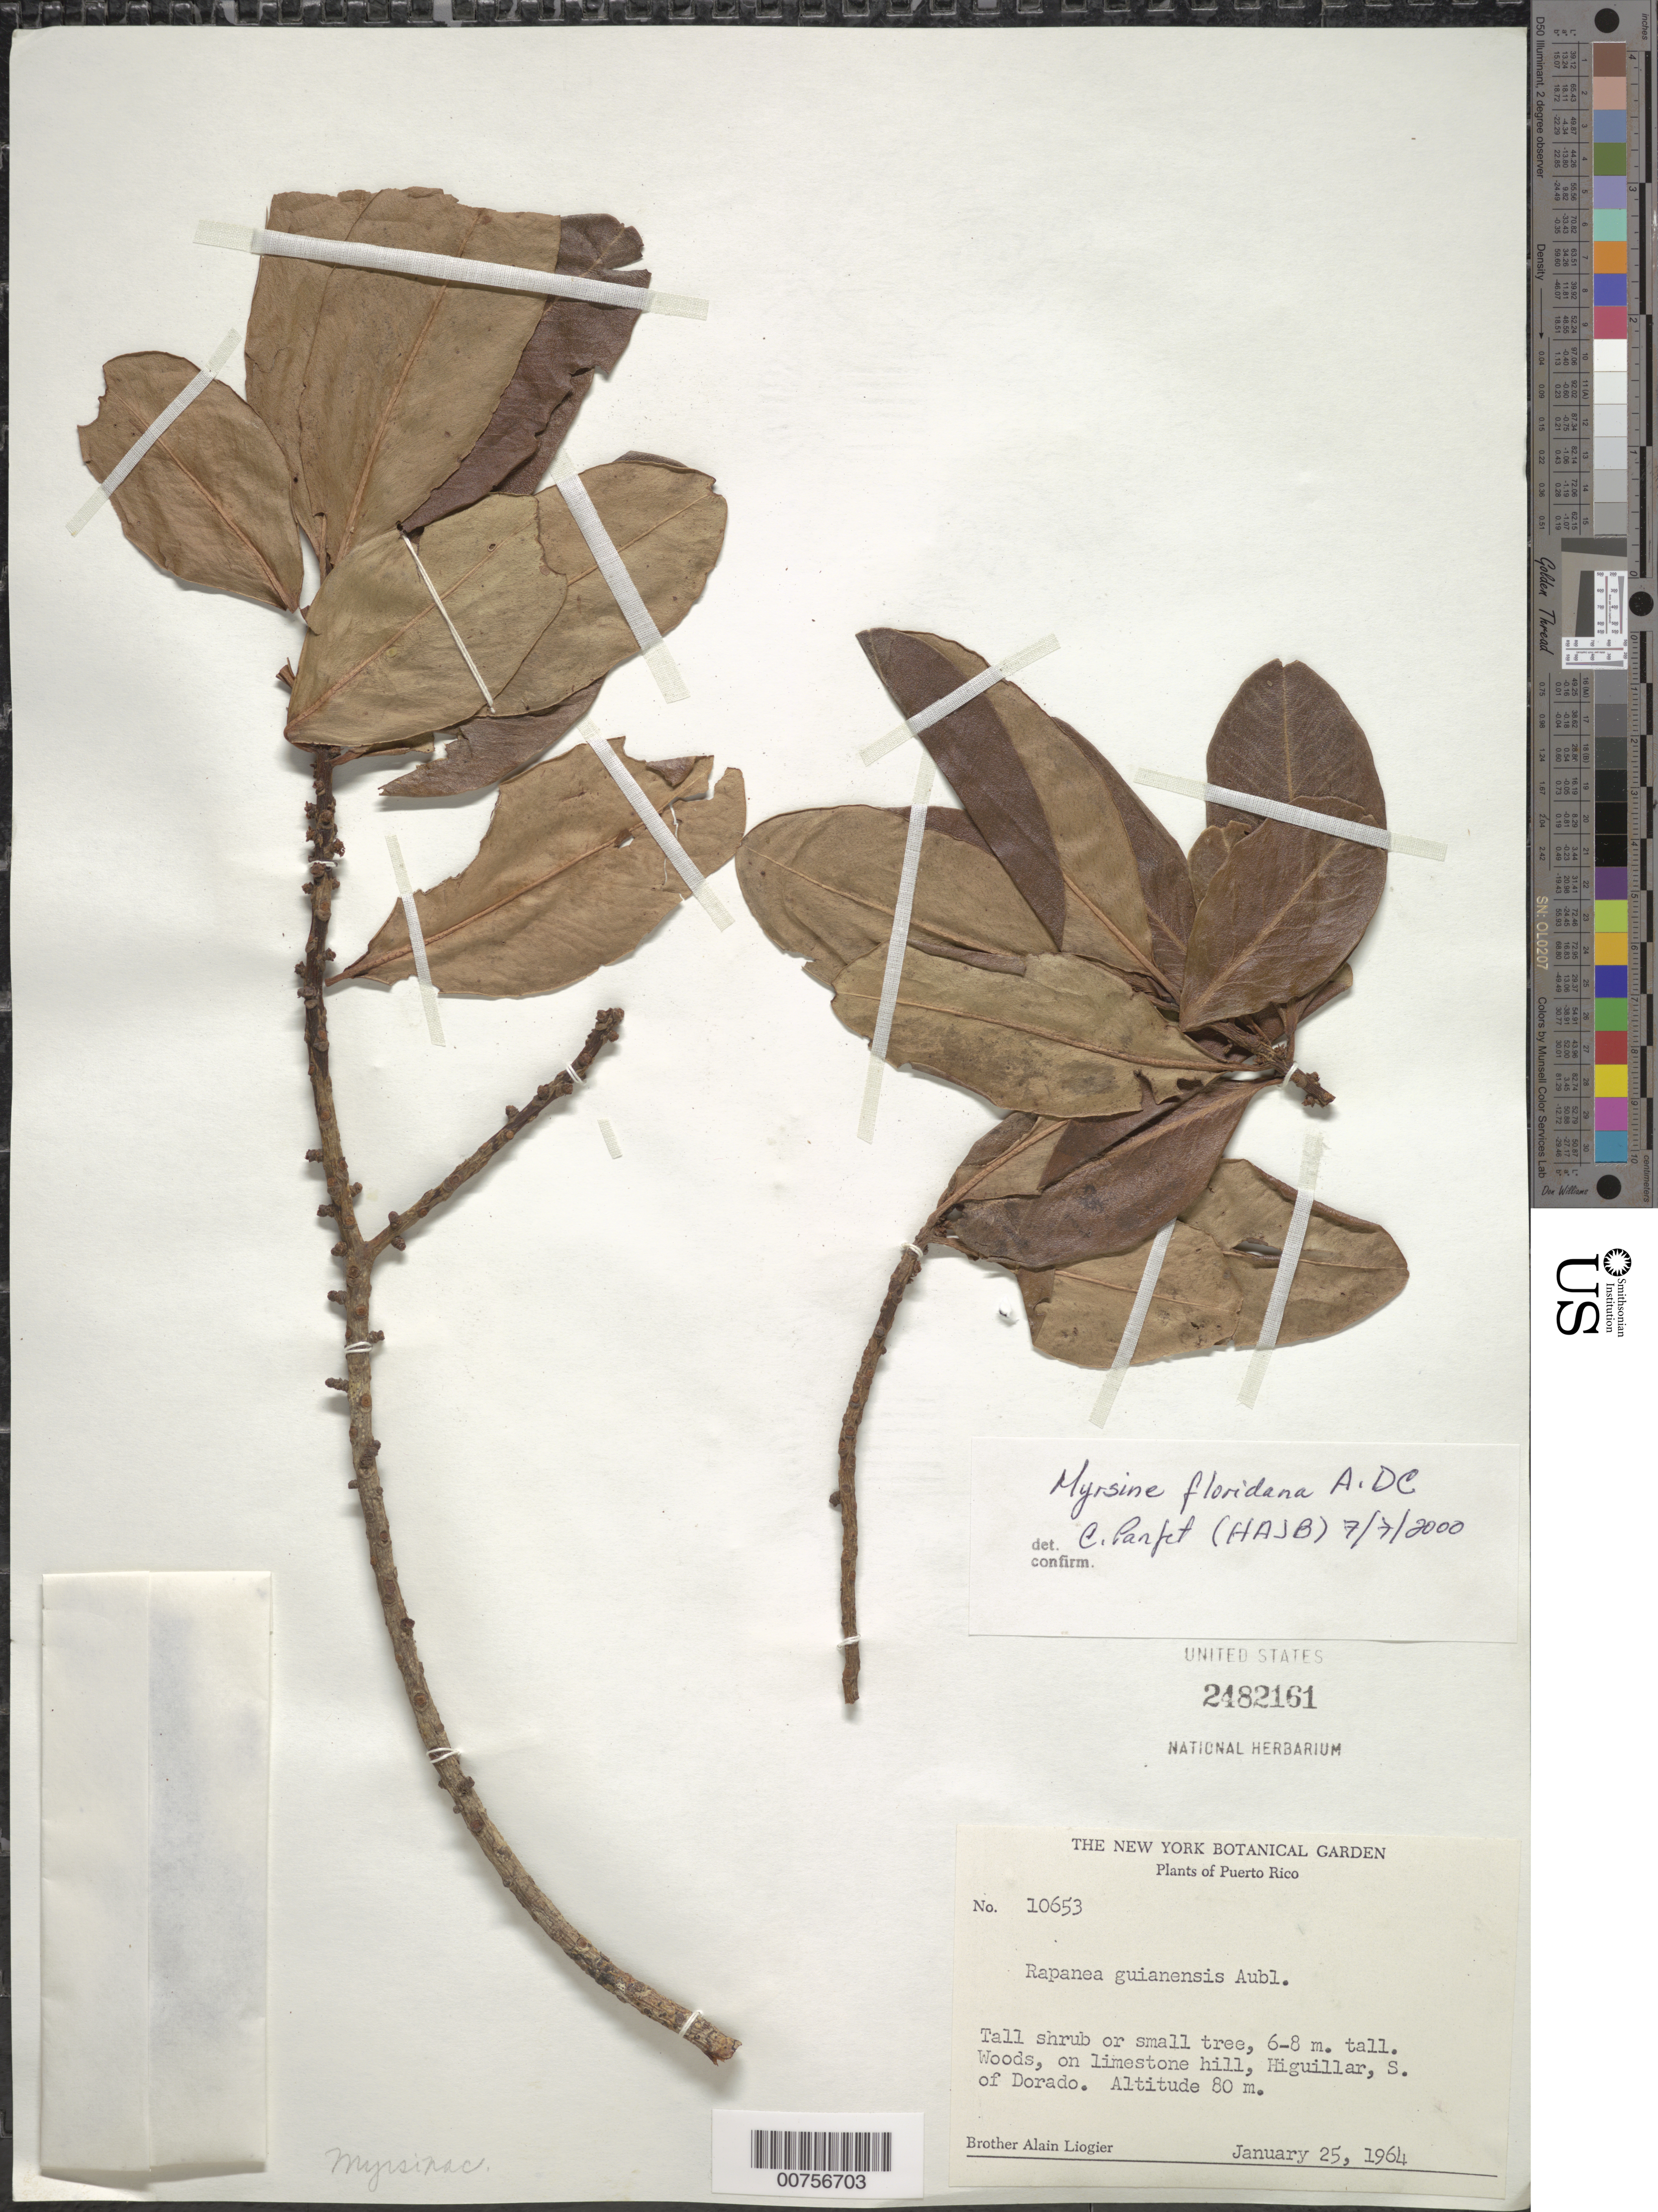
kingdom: Plantae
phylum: Tracheophyta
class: Magnoliopsida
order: Ericales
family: Primulaceae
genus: Myrsine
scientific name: Myrsine floridana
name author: A. DC.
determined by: Panfet, C.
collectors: A. H. Liogier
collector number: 10653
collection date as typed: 25 Jan 1964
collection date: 1964-01-25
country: Puerto Rico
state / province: Dorado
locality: Higuillar, S. of Dorado.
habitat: Woods, on limestone hill.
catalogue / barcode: US 2482161